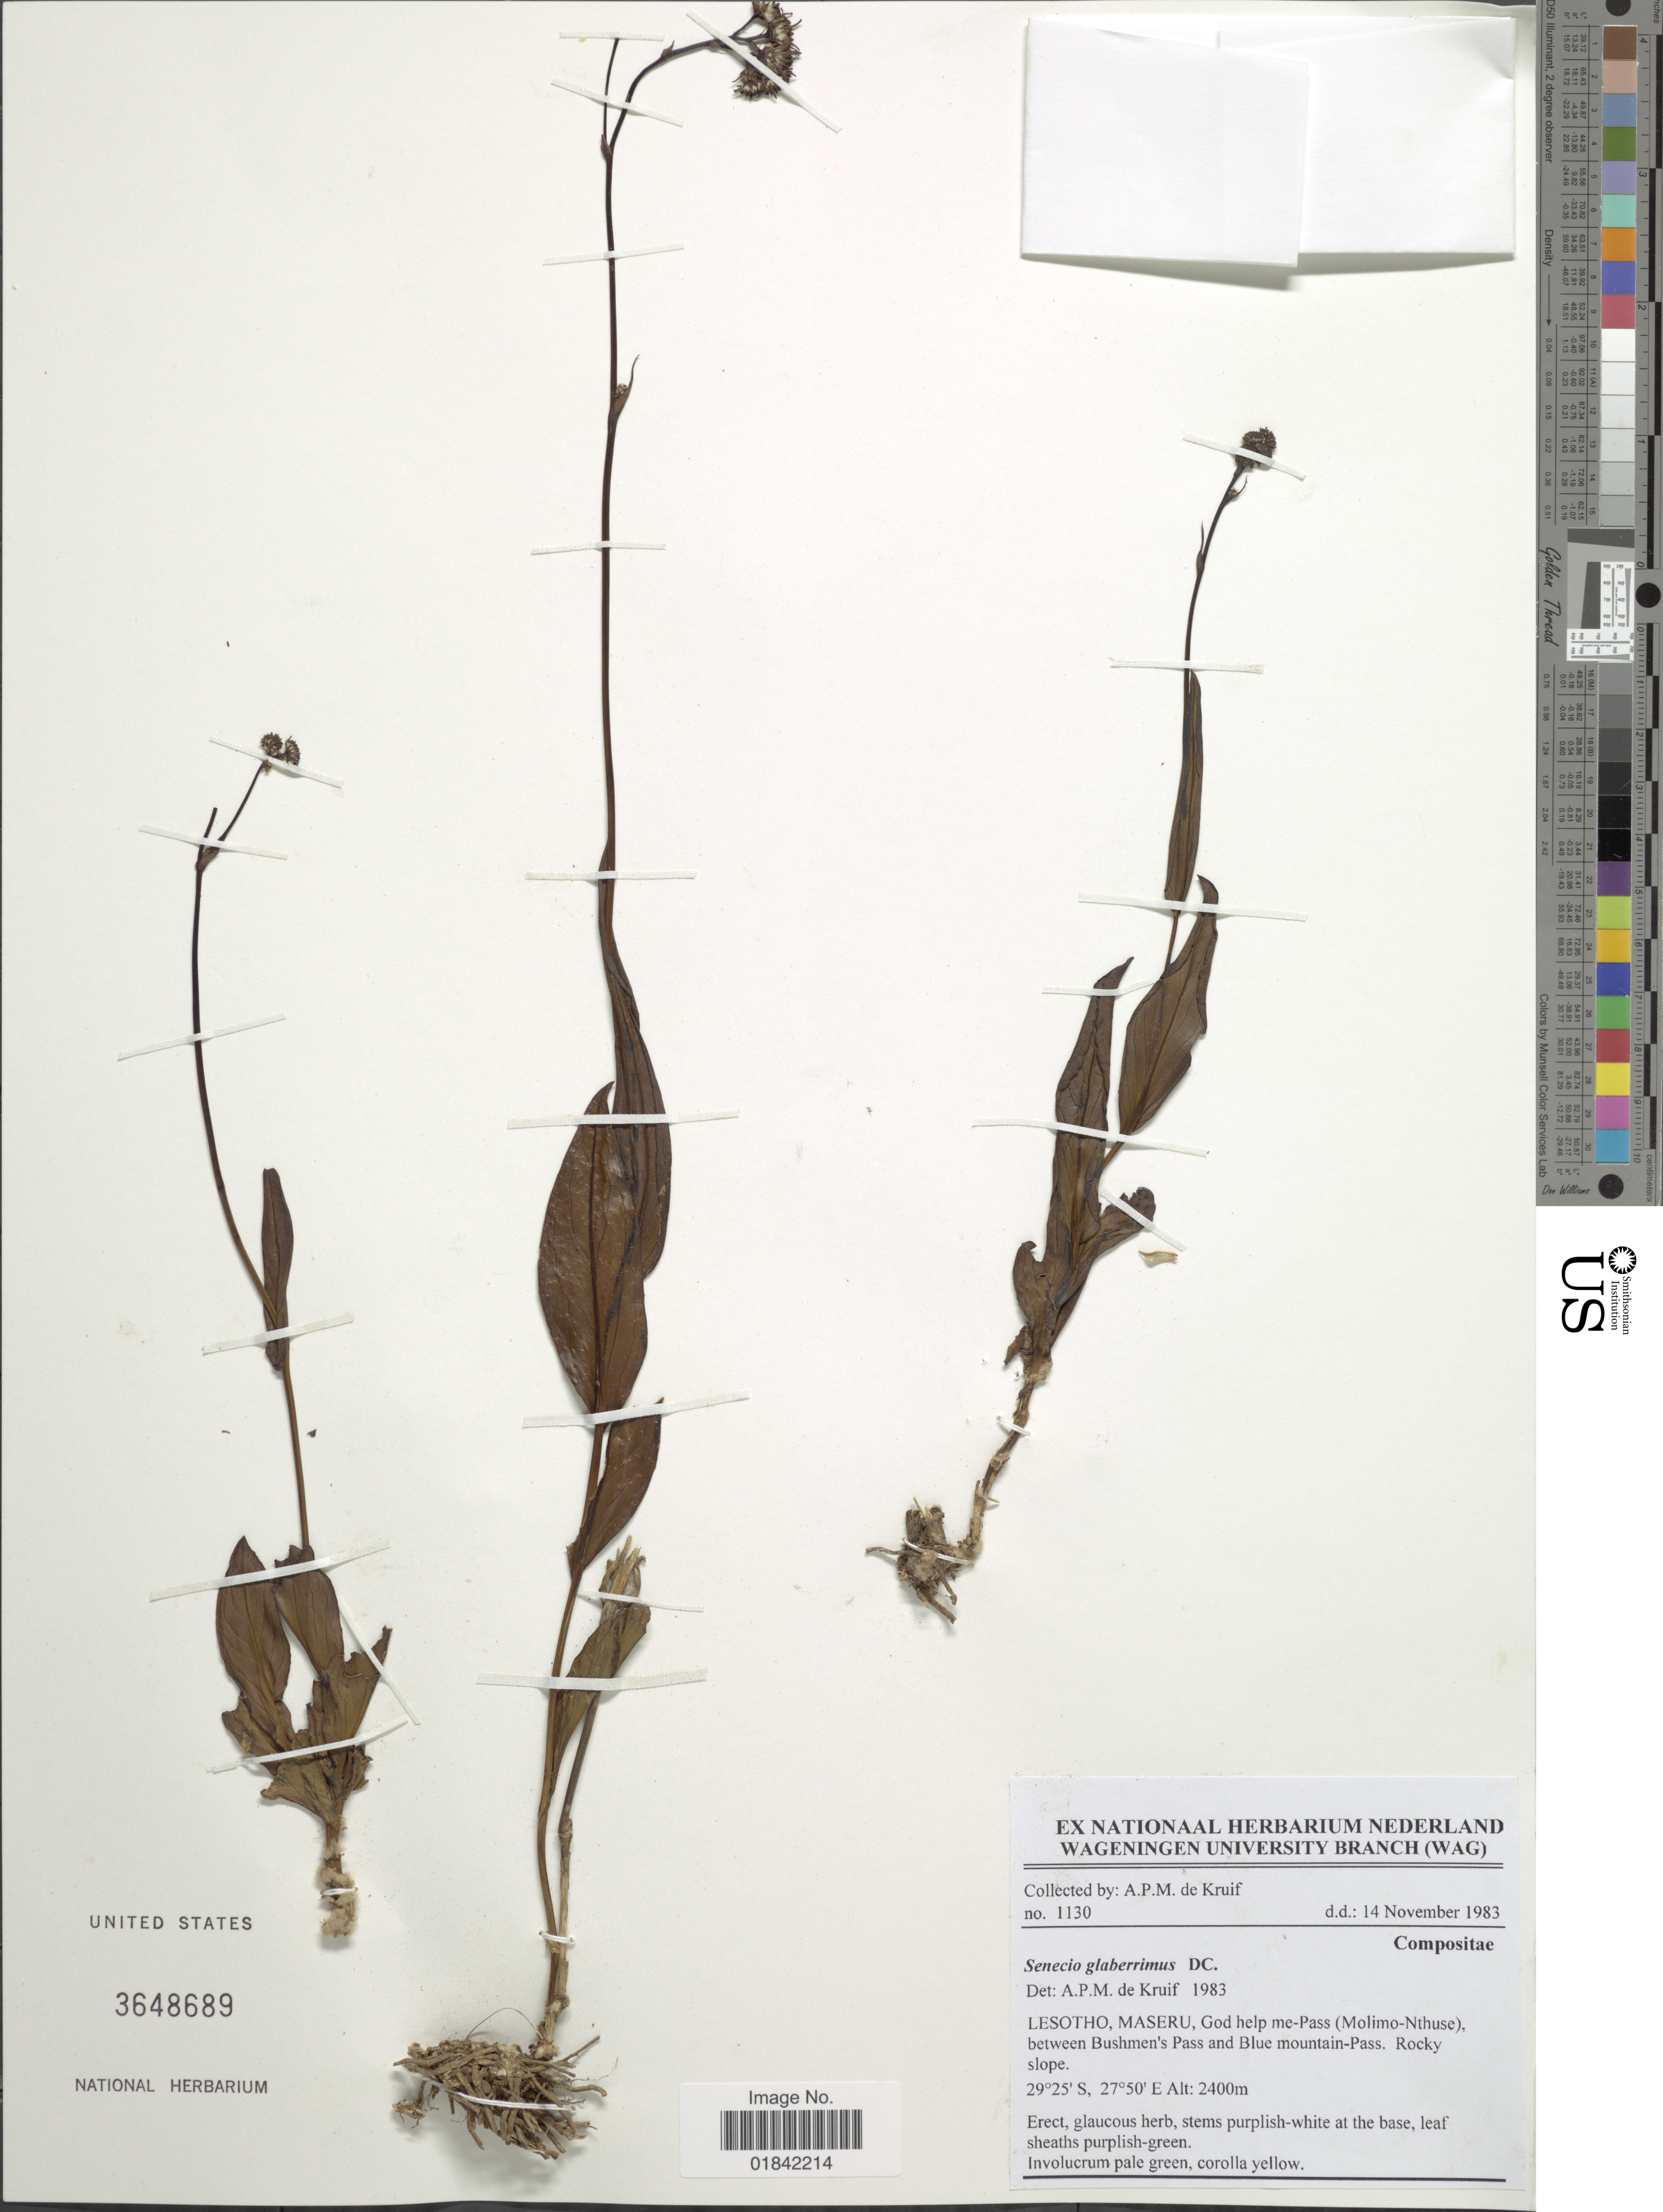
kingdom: Plantae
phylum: Tracheophyta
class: Magnoliopsida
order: Asterales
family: Asteraceae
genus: Senecio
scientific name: Senecio glaberrimus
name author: DC.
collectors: A. P. de Kruif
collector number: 1130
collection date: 1983-11-14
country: Lesotho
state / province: Maseru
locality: God help me- Pass (Molimo-Nthuse), between Bushmen's Pass and Blue mountain- Pass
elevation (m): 2400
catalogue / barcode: US 3648689